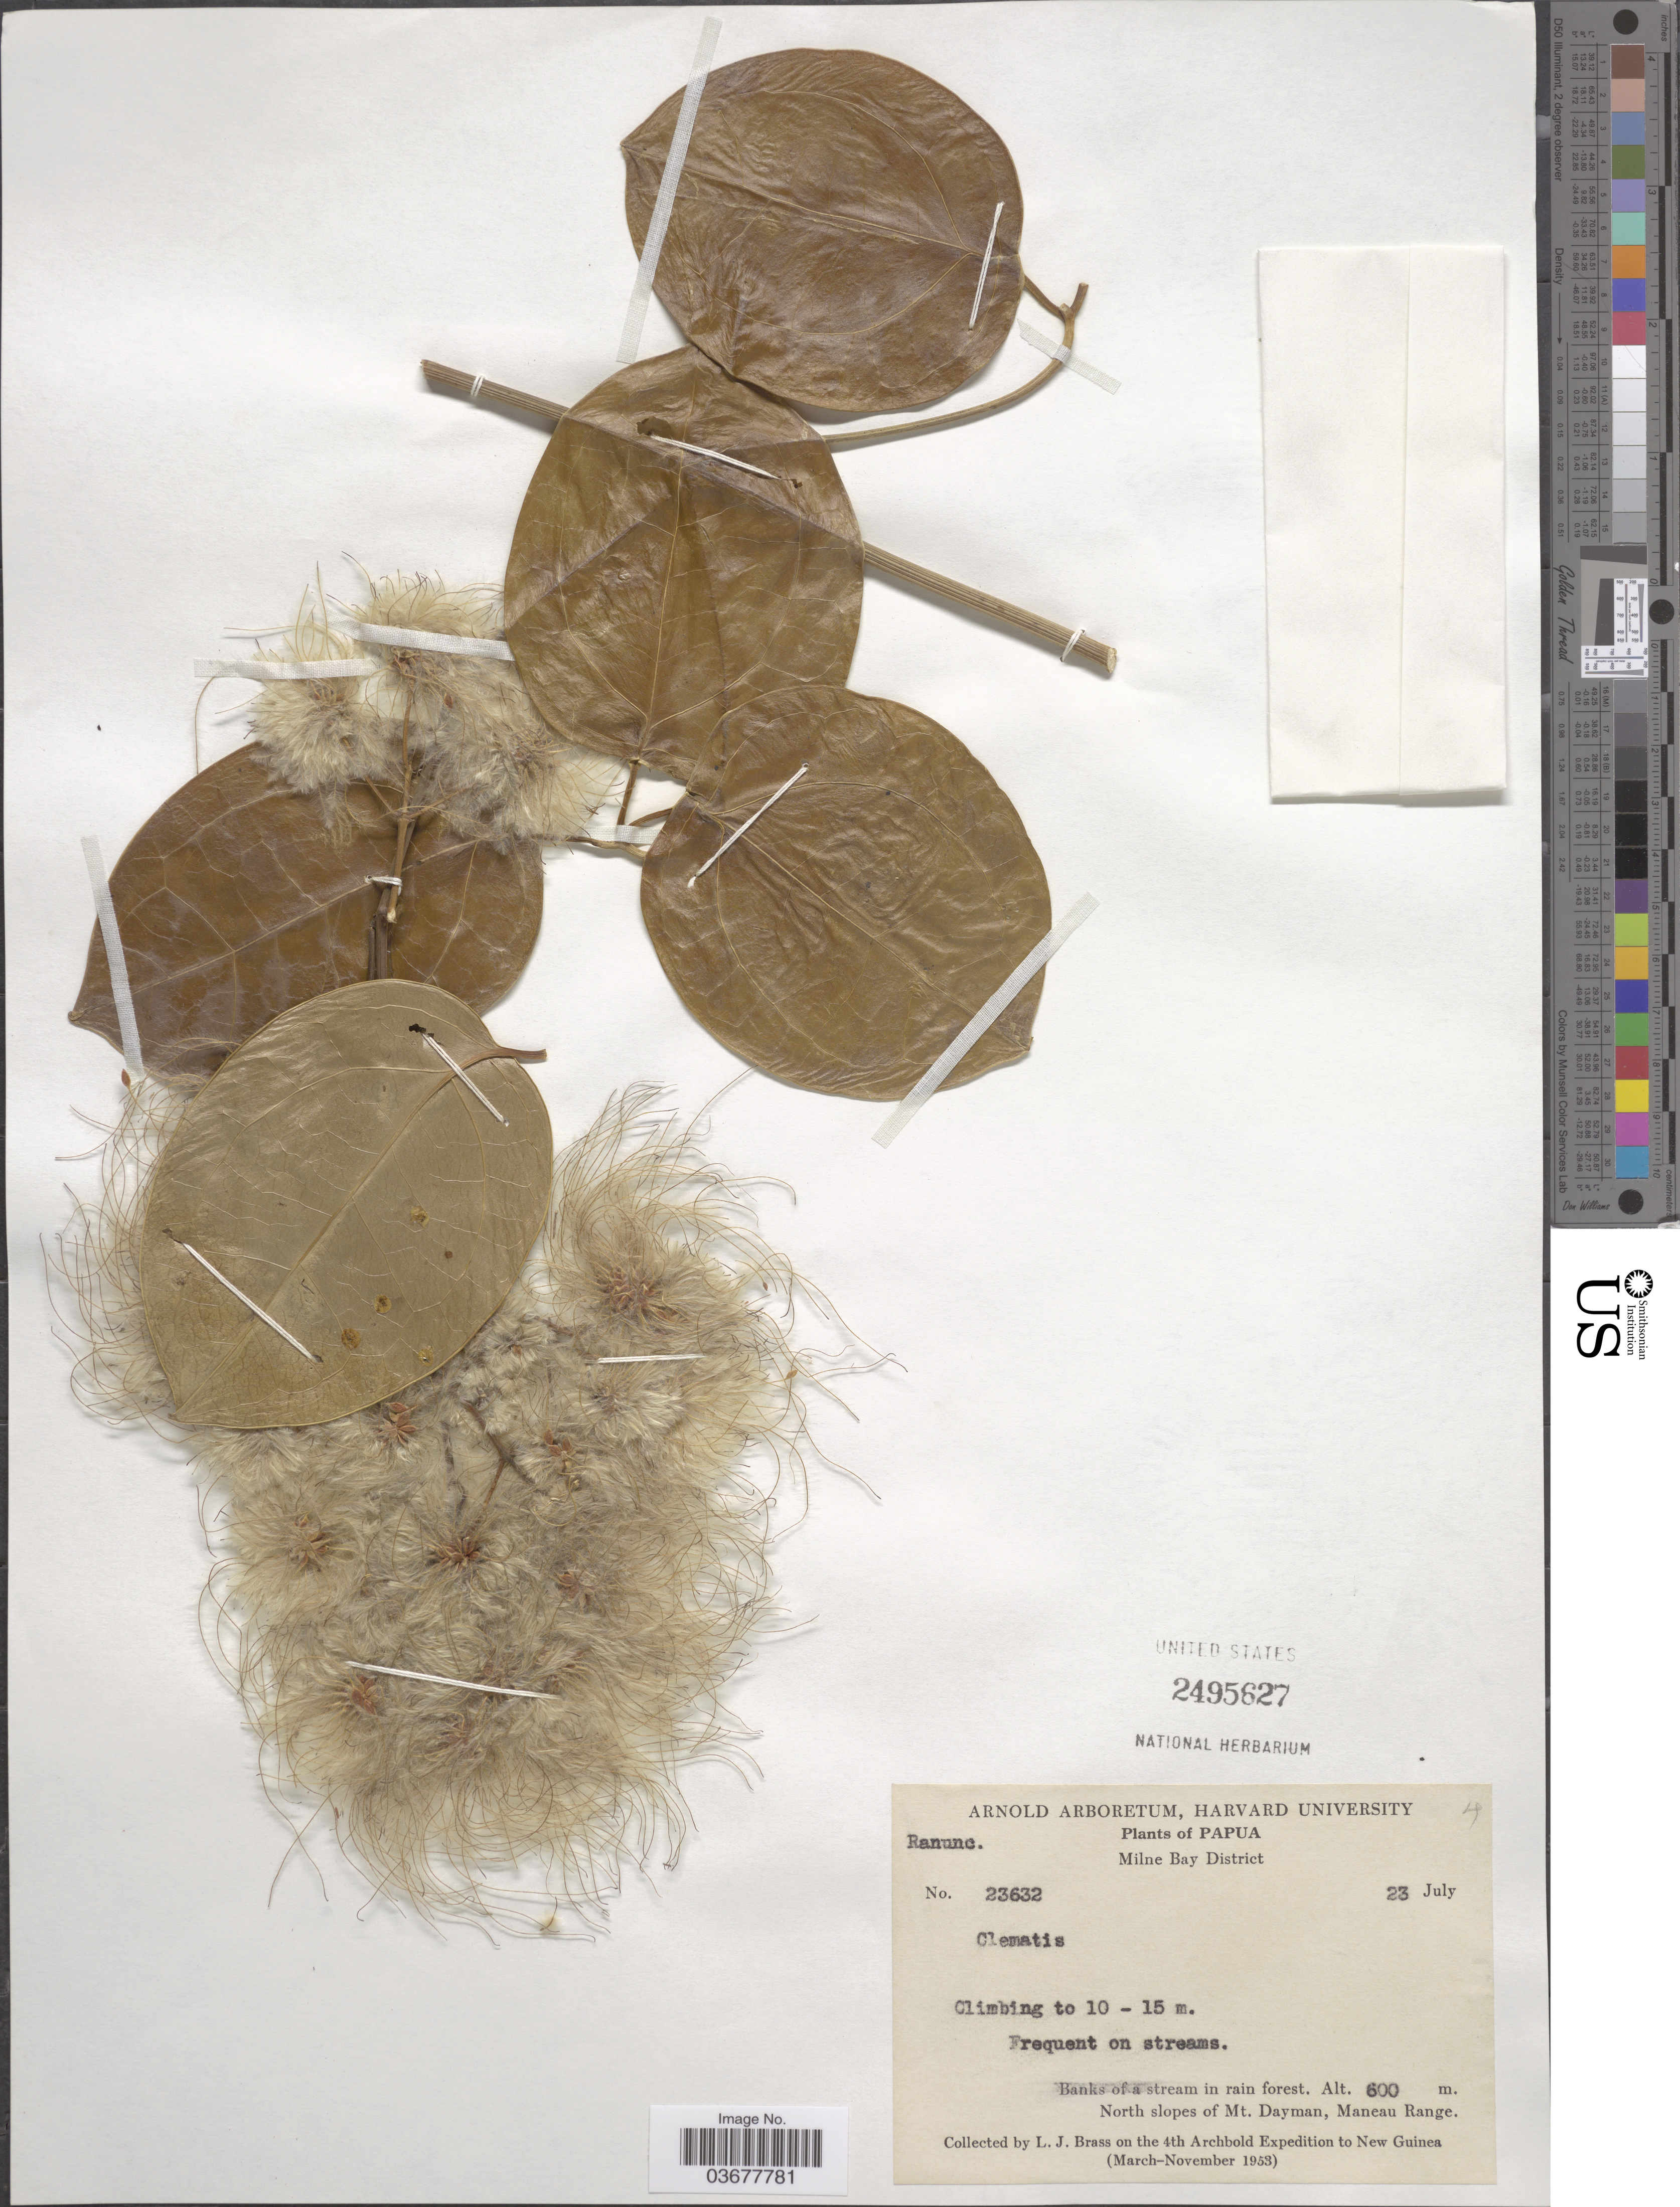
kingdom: Plantae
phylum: Tracheophyta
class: Magnoliopsida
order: Ranunculales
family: Ranunculaceae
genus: Clematis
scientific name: Clematis sp.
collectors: L. J. Brass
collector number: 23632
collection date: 1953-07-23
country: Papua New Guinea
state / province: Milne Bay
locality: Papua. Milne Bay District. North slopes of Mt. Dayman, Maneau Range. New Guinea.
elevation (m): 600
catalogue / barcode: US 2495627